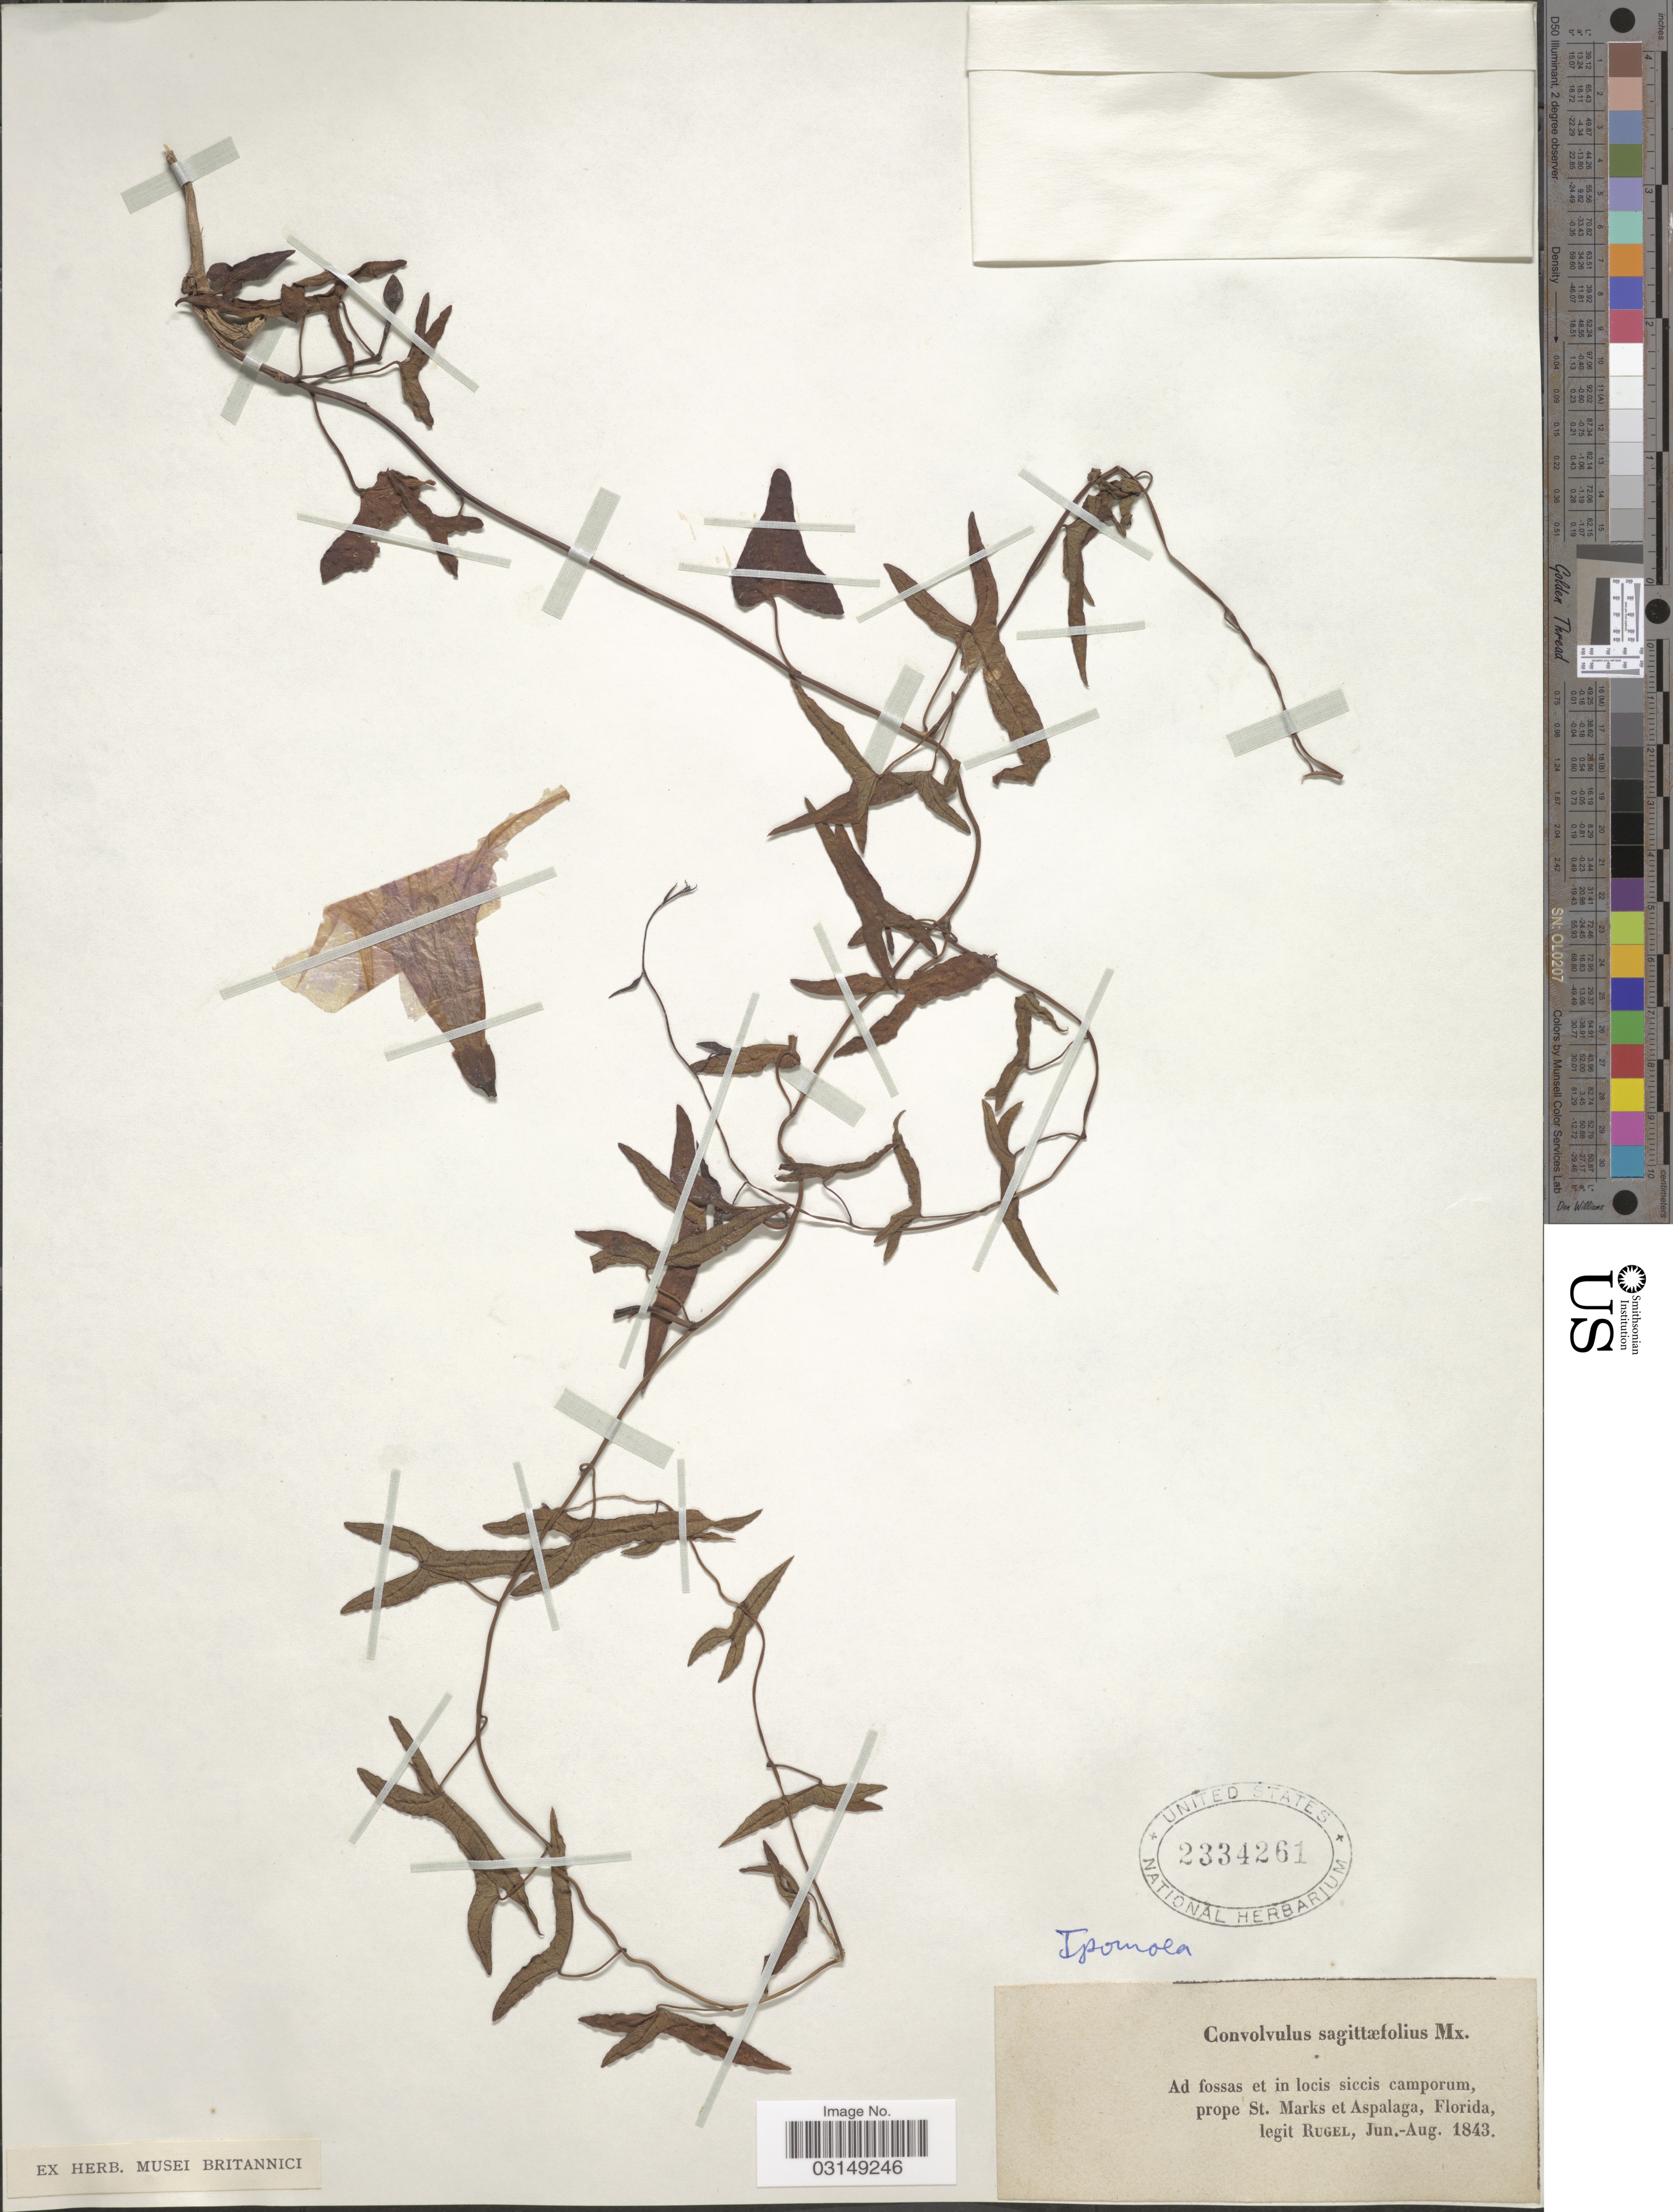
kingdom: Plantae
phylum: Tracheophyta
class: Magnoliopsida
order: Solanales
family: Convolvulaceae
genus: Ipomoea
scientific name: Ipomoea sagittata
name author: Poir.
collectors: Rugel, --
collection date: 1843-06/1843-08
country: United States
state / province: Florida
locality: Prope St. Marks et Aspalaga.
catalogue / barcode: US 2334261